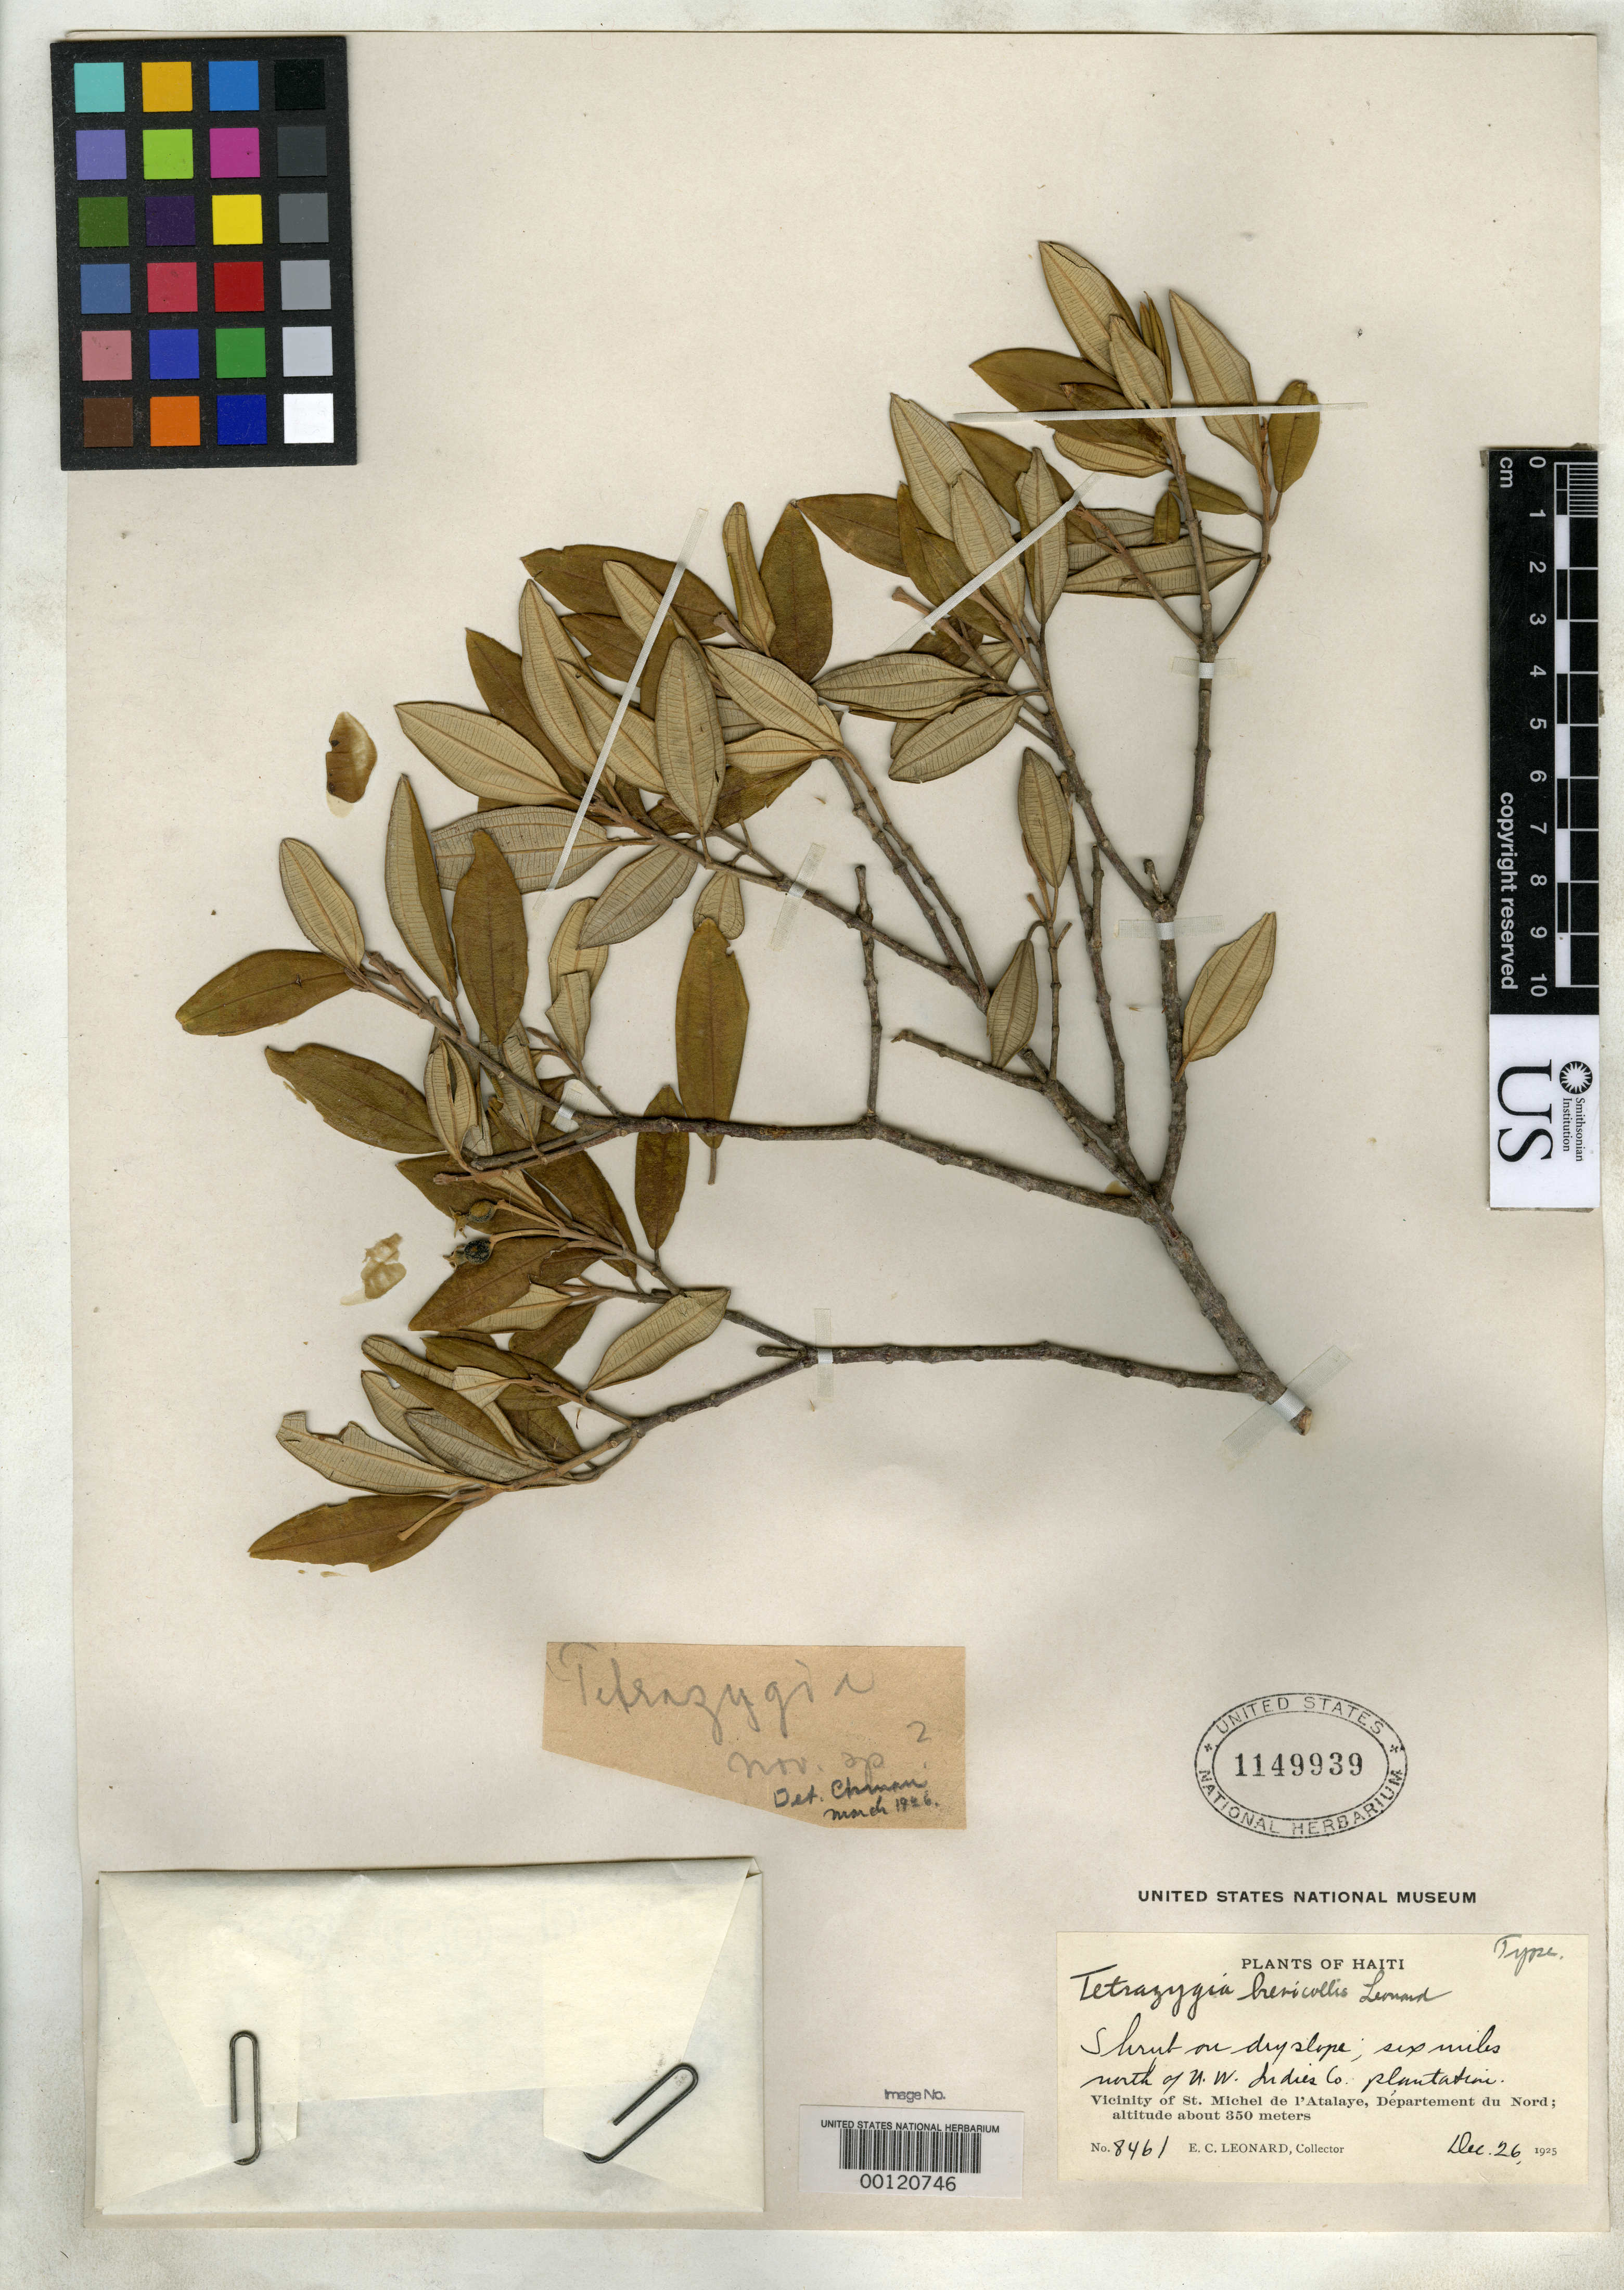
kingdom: Plantae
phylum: Tracheophyta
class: Magnoliopsida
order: Myrtales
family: Melastomataceae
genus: Tetrazygia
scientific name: Tetrazygia brevicollis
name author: Leonard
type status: Holotype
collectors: E. C. Leonard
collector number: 8461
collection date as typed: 26 Dec 1925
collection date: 1925-12-26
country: Haiti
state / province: Nord-Ouest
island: Hispaniola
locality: Near St. Michel de l'Atalaye, 6 mi N of Atalaye plantation.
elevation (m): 350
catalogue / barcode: US 1149939